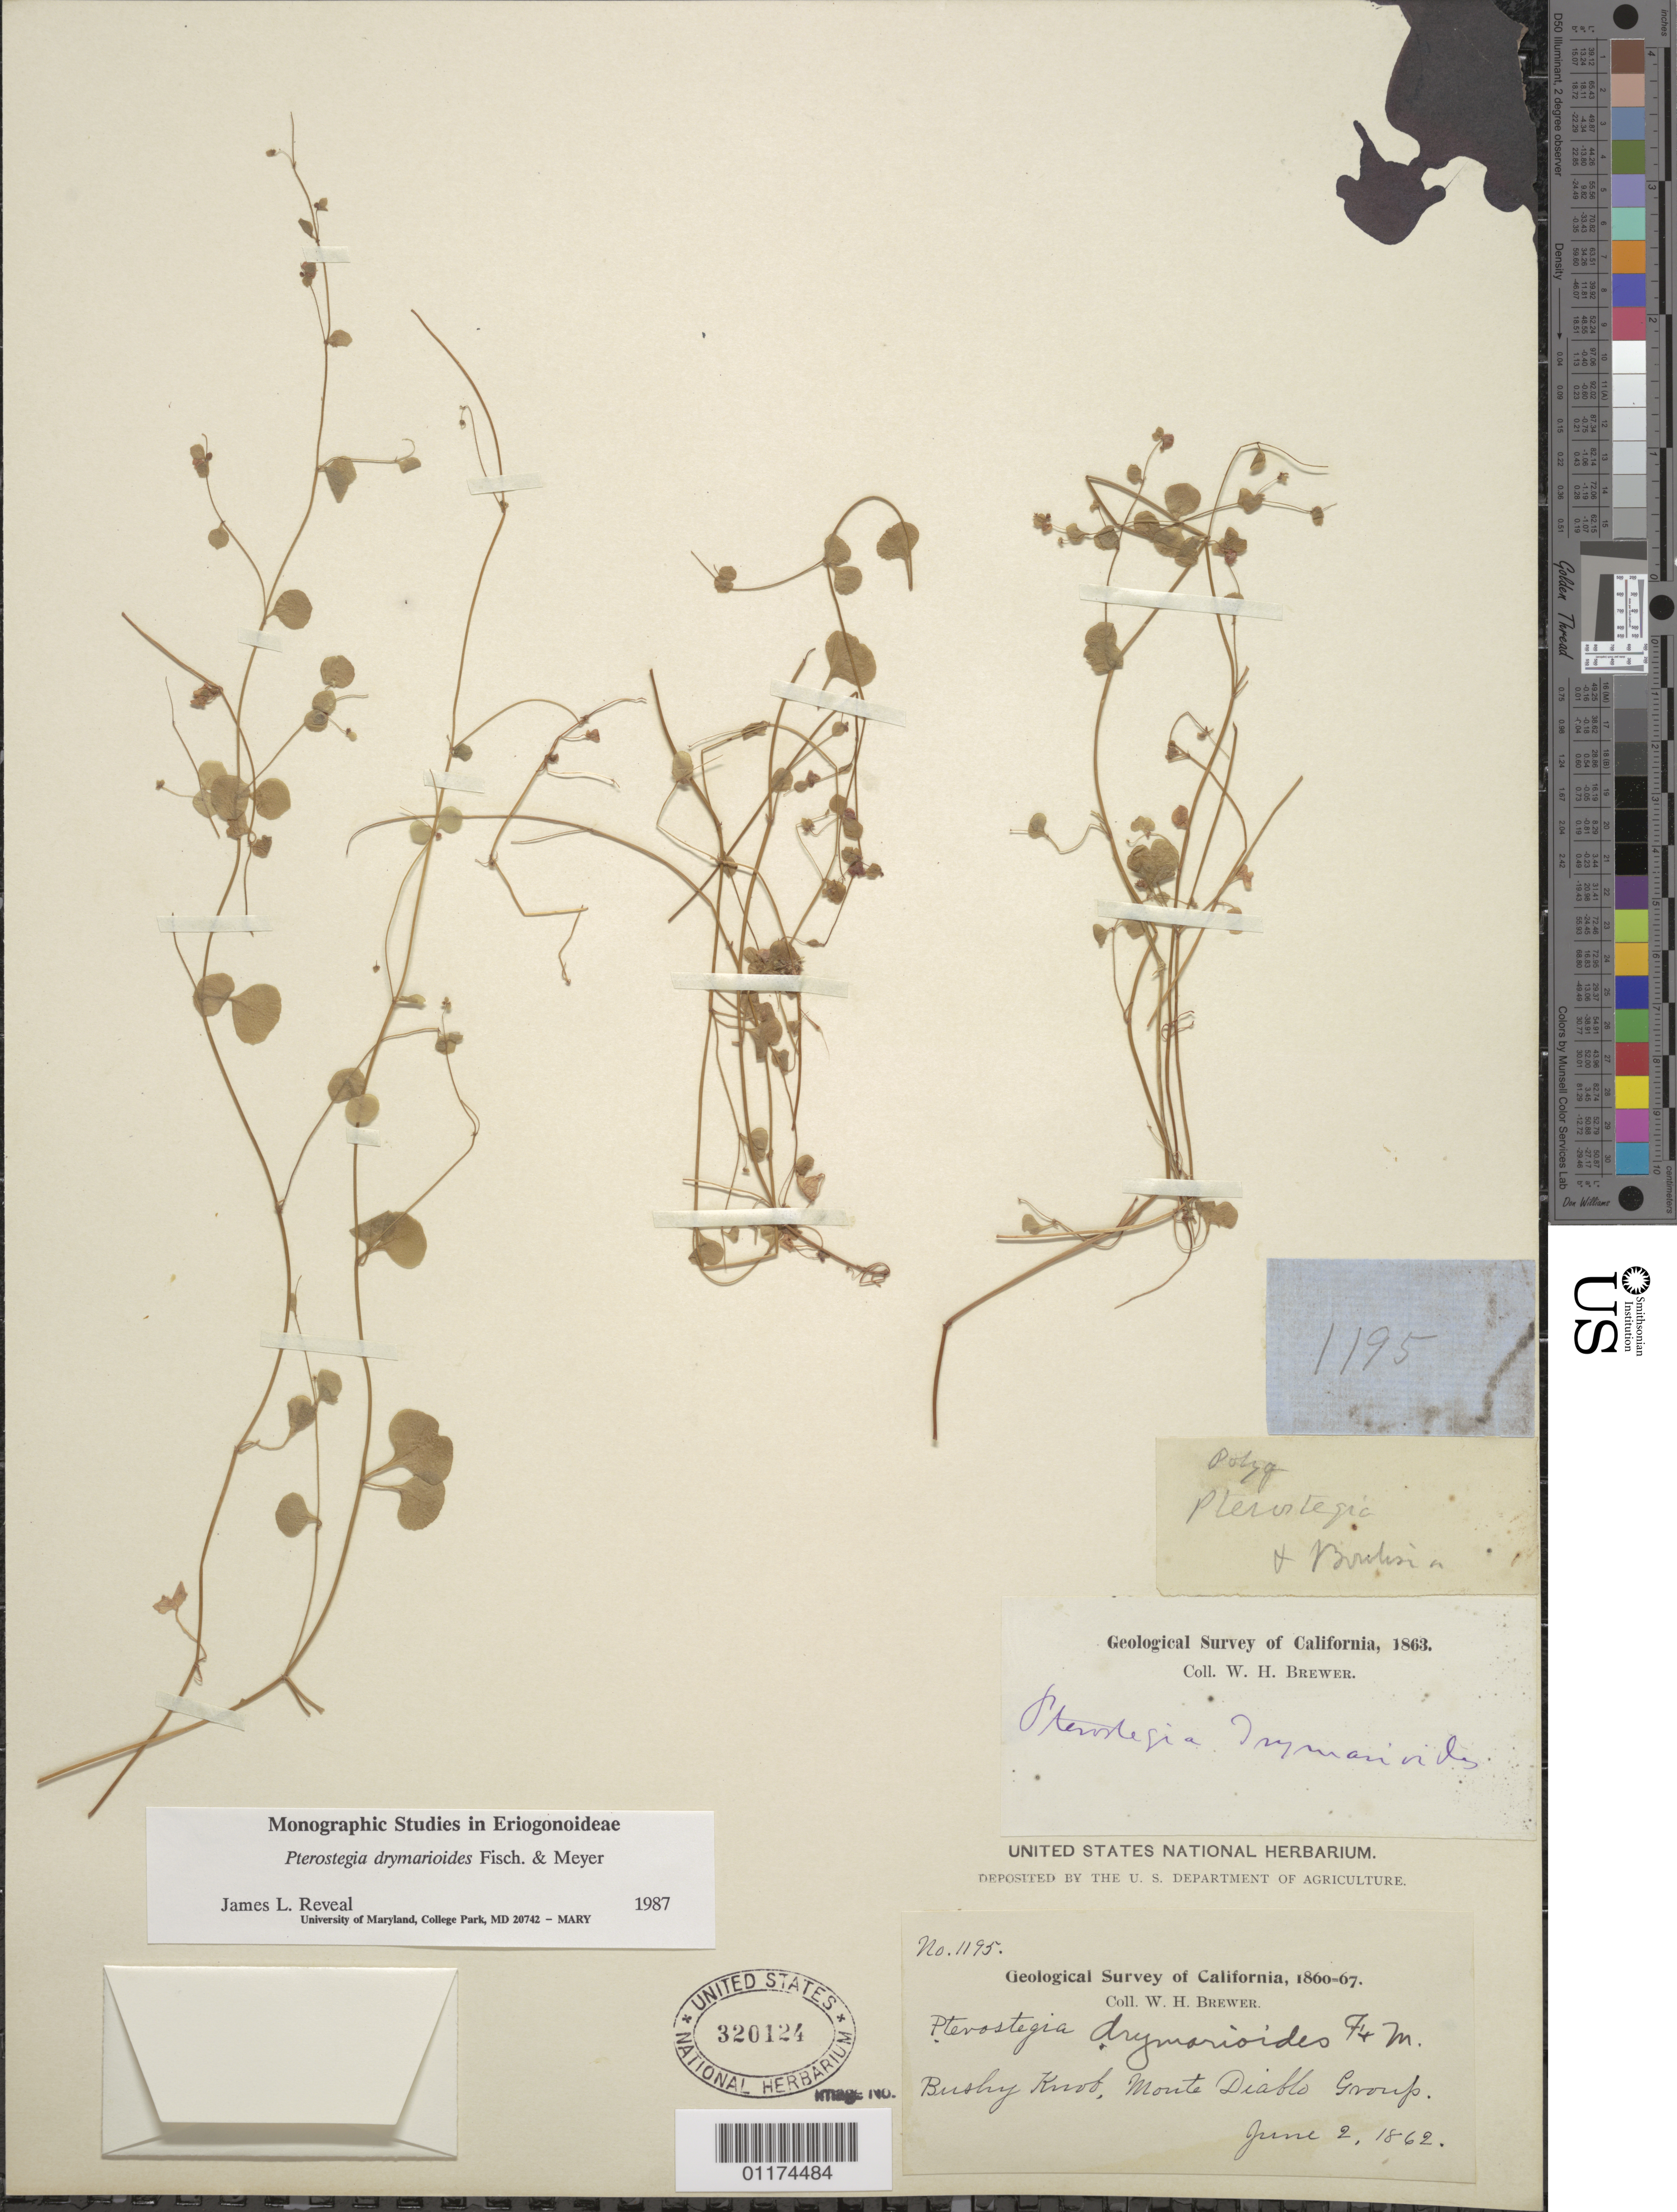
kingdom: Plantae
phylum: Tracheophyta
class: Magnoliopsida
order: Caryophyllales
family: Polygonaceae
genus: Pterostegia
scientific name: Pterostegia drymarioides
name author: Fisch. & C.A. Mey.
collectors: W. H. Brewer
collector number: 1195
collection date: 1862-06-02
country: United States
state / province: California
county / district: Contra Costa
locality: Bushy Knob, Monte Diablo.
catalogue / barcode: US 320124